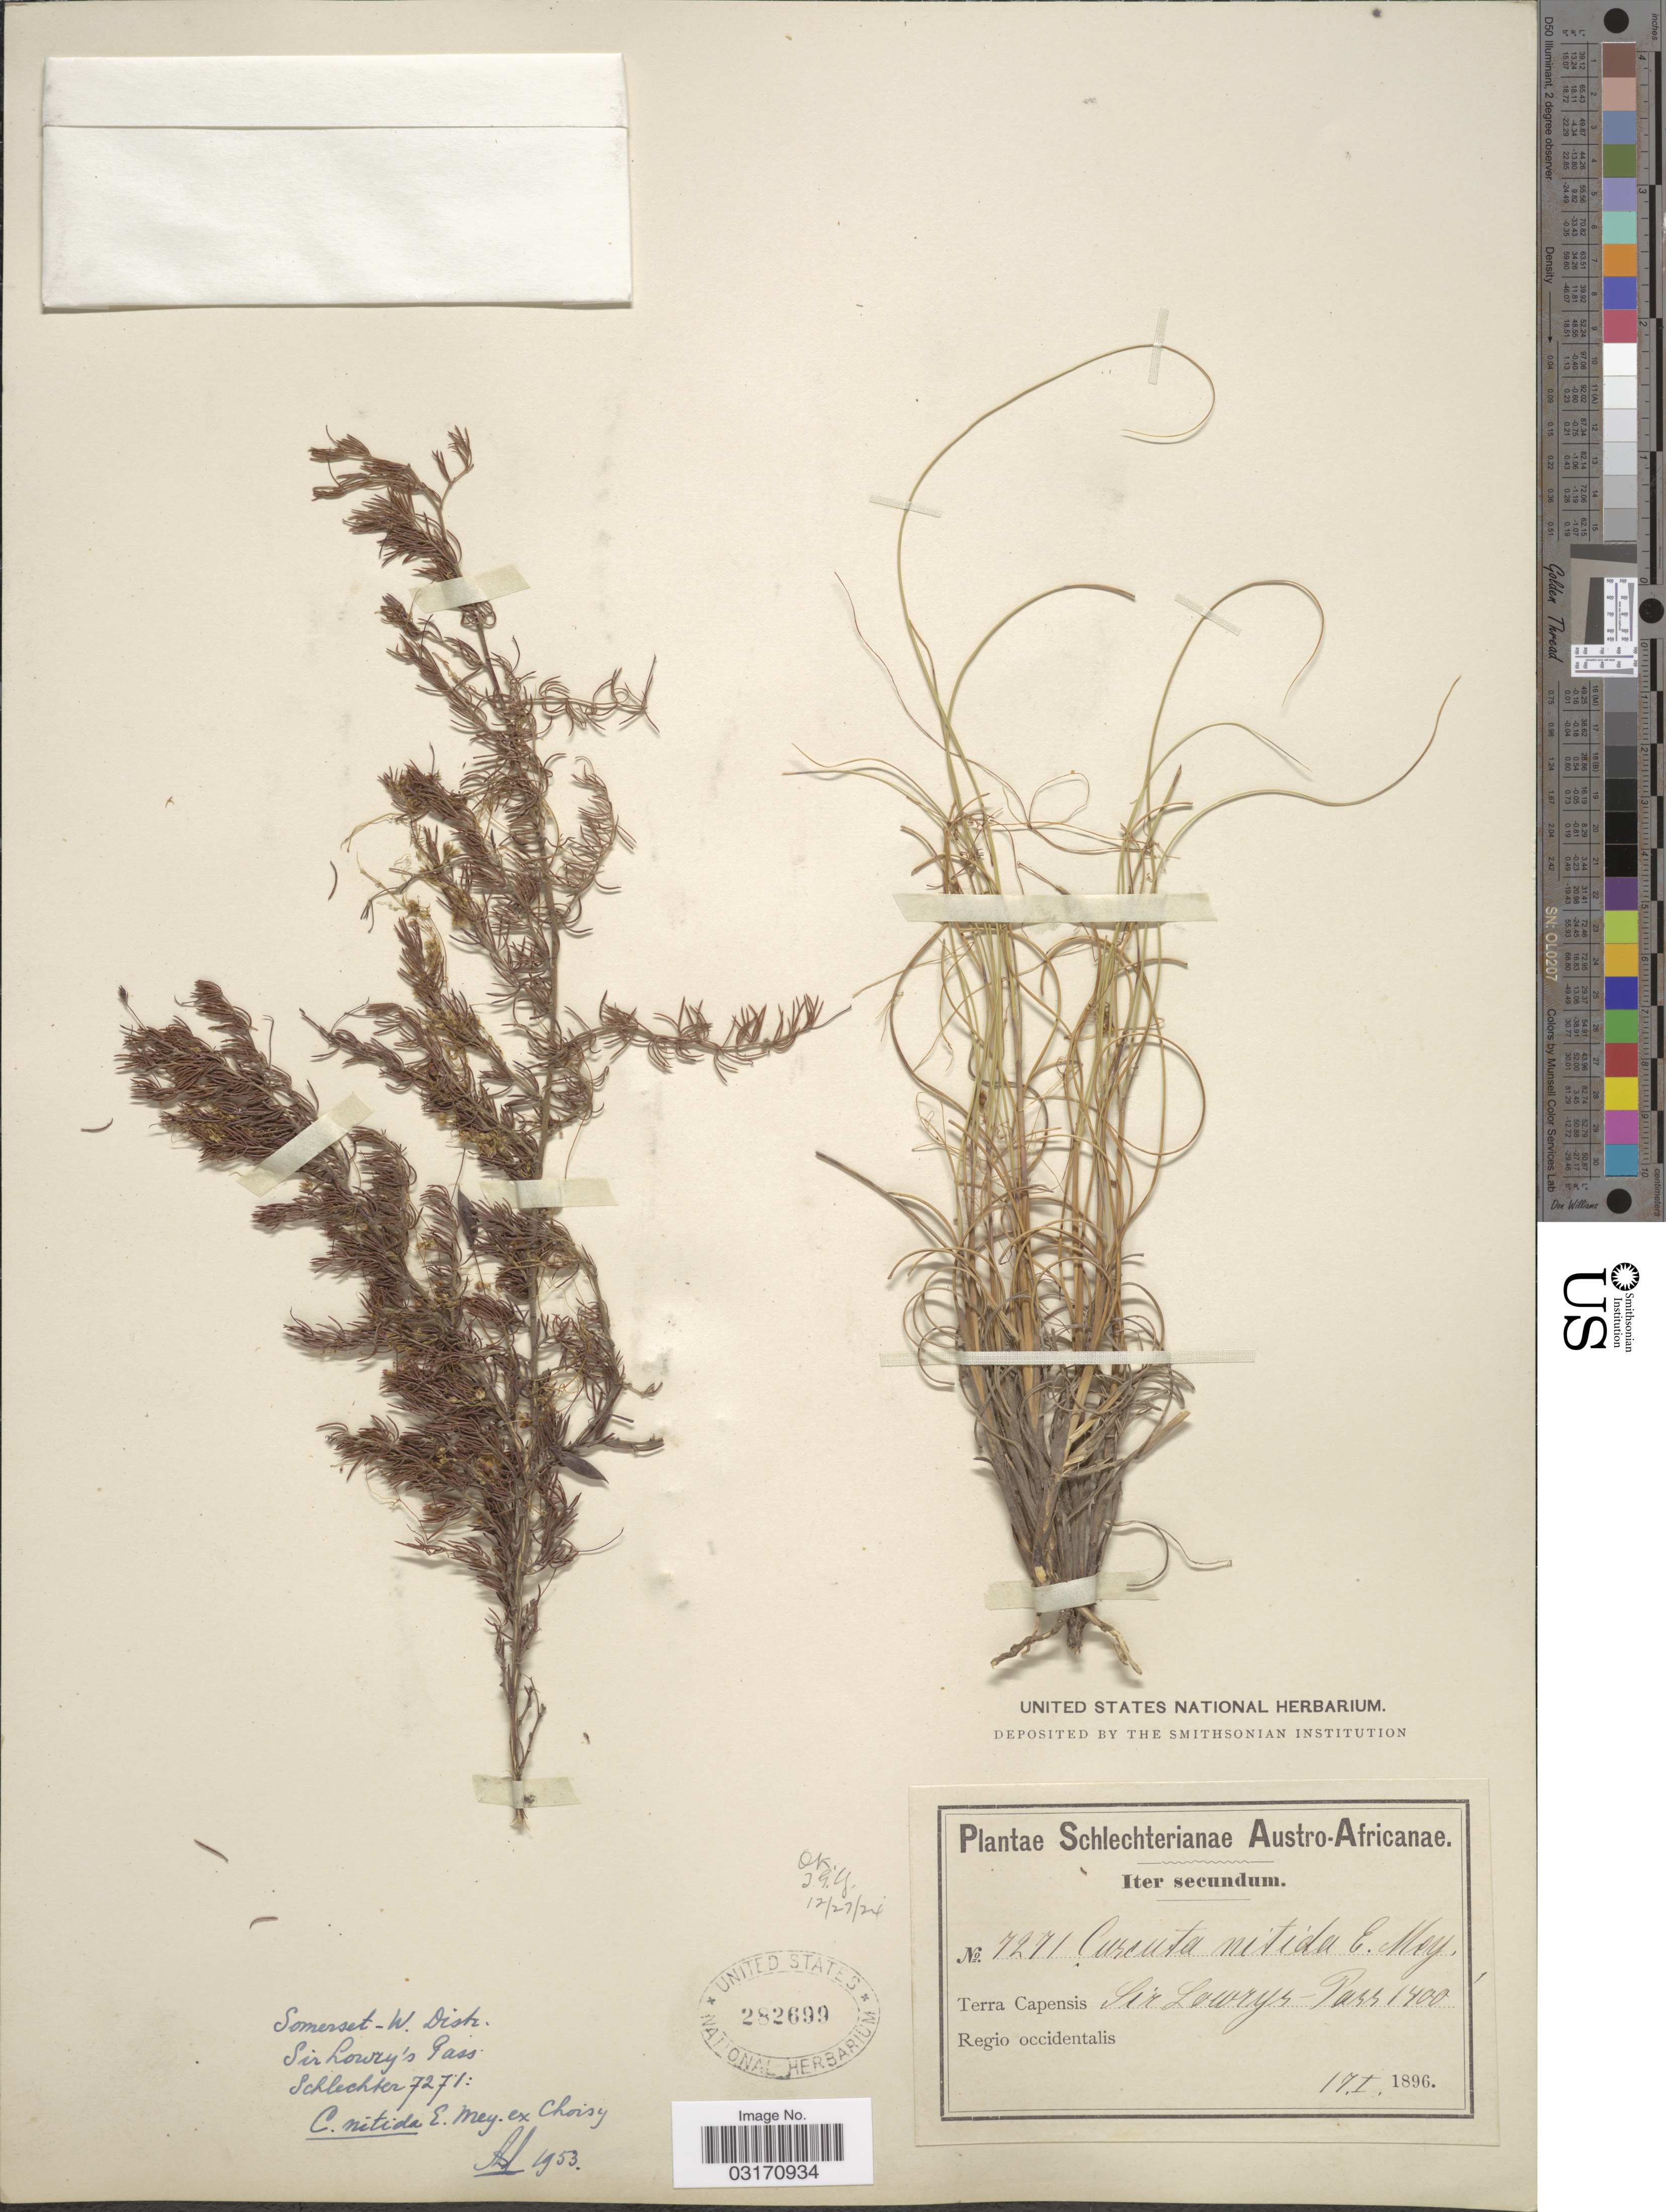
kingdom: Plantae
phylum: Tracheophyta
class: Magnoliopsida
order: Solanales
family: Convolvulaceae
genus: Cuscuta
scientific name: Cuscuta nitida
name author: E. Mey. ex Choisy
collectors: Schlechter, --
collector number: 7271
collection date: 1896-01-17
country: South Africa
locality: Austro-Africanae. Terra Capensis. Sir Lowry's Pass. Regio occidentalis. Somerset- W. Distr.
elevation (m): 427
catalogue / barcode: US 282699